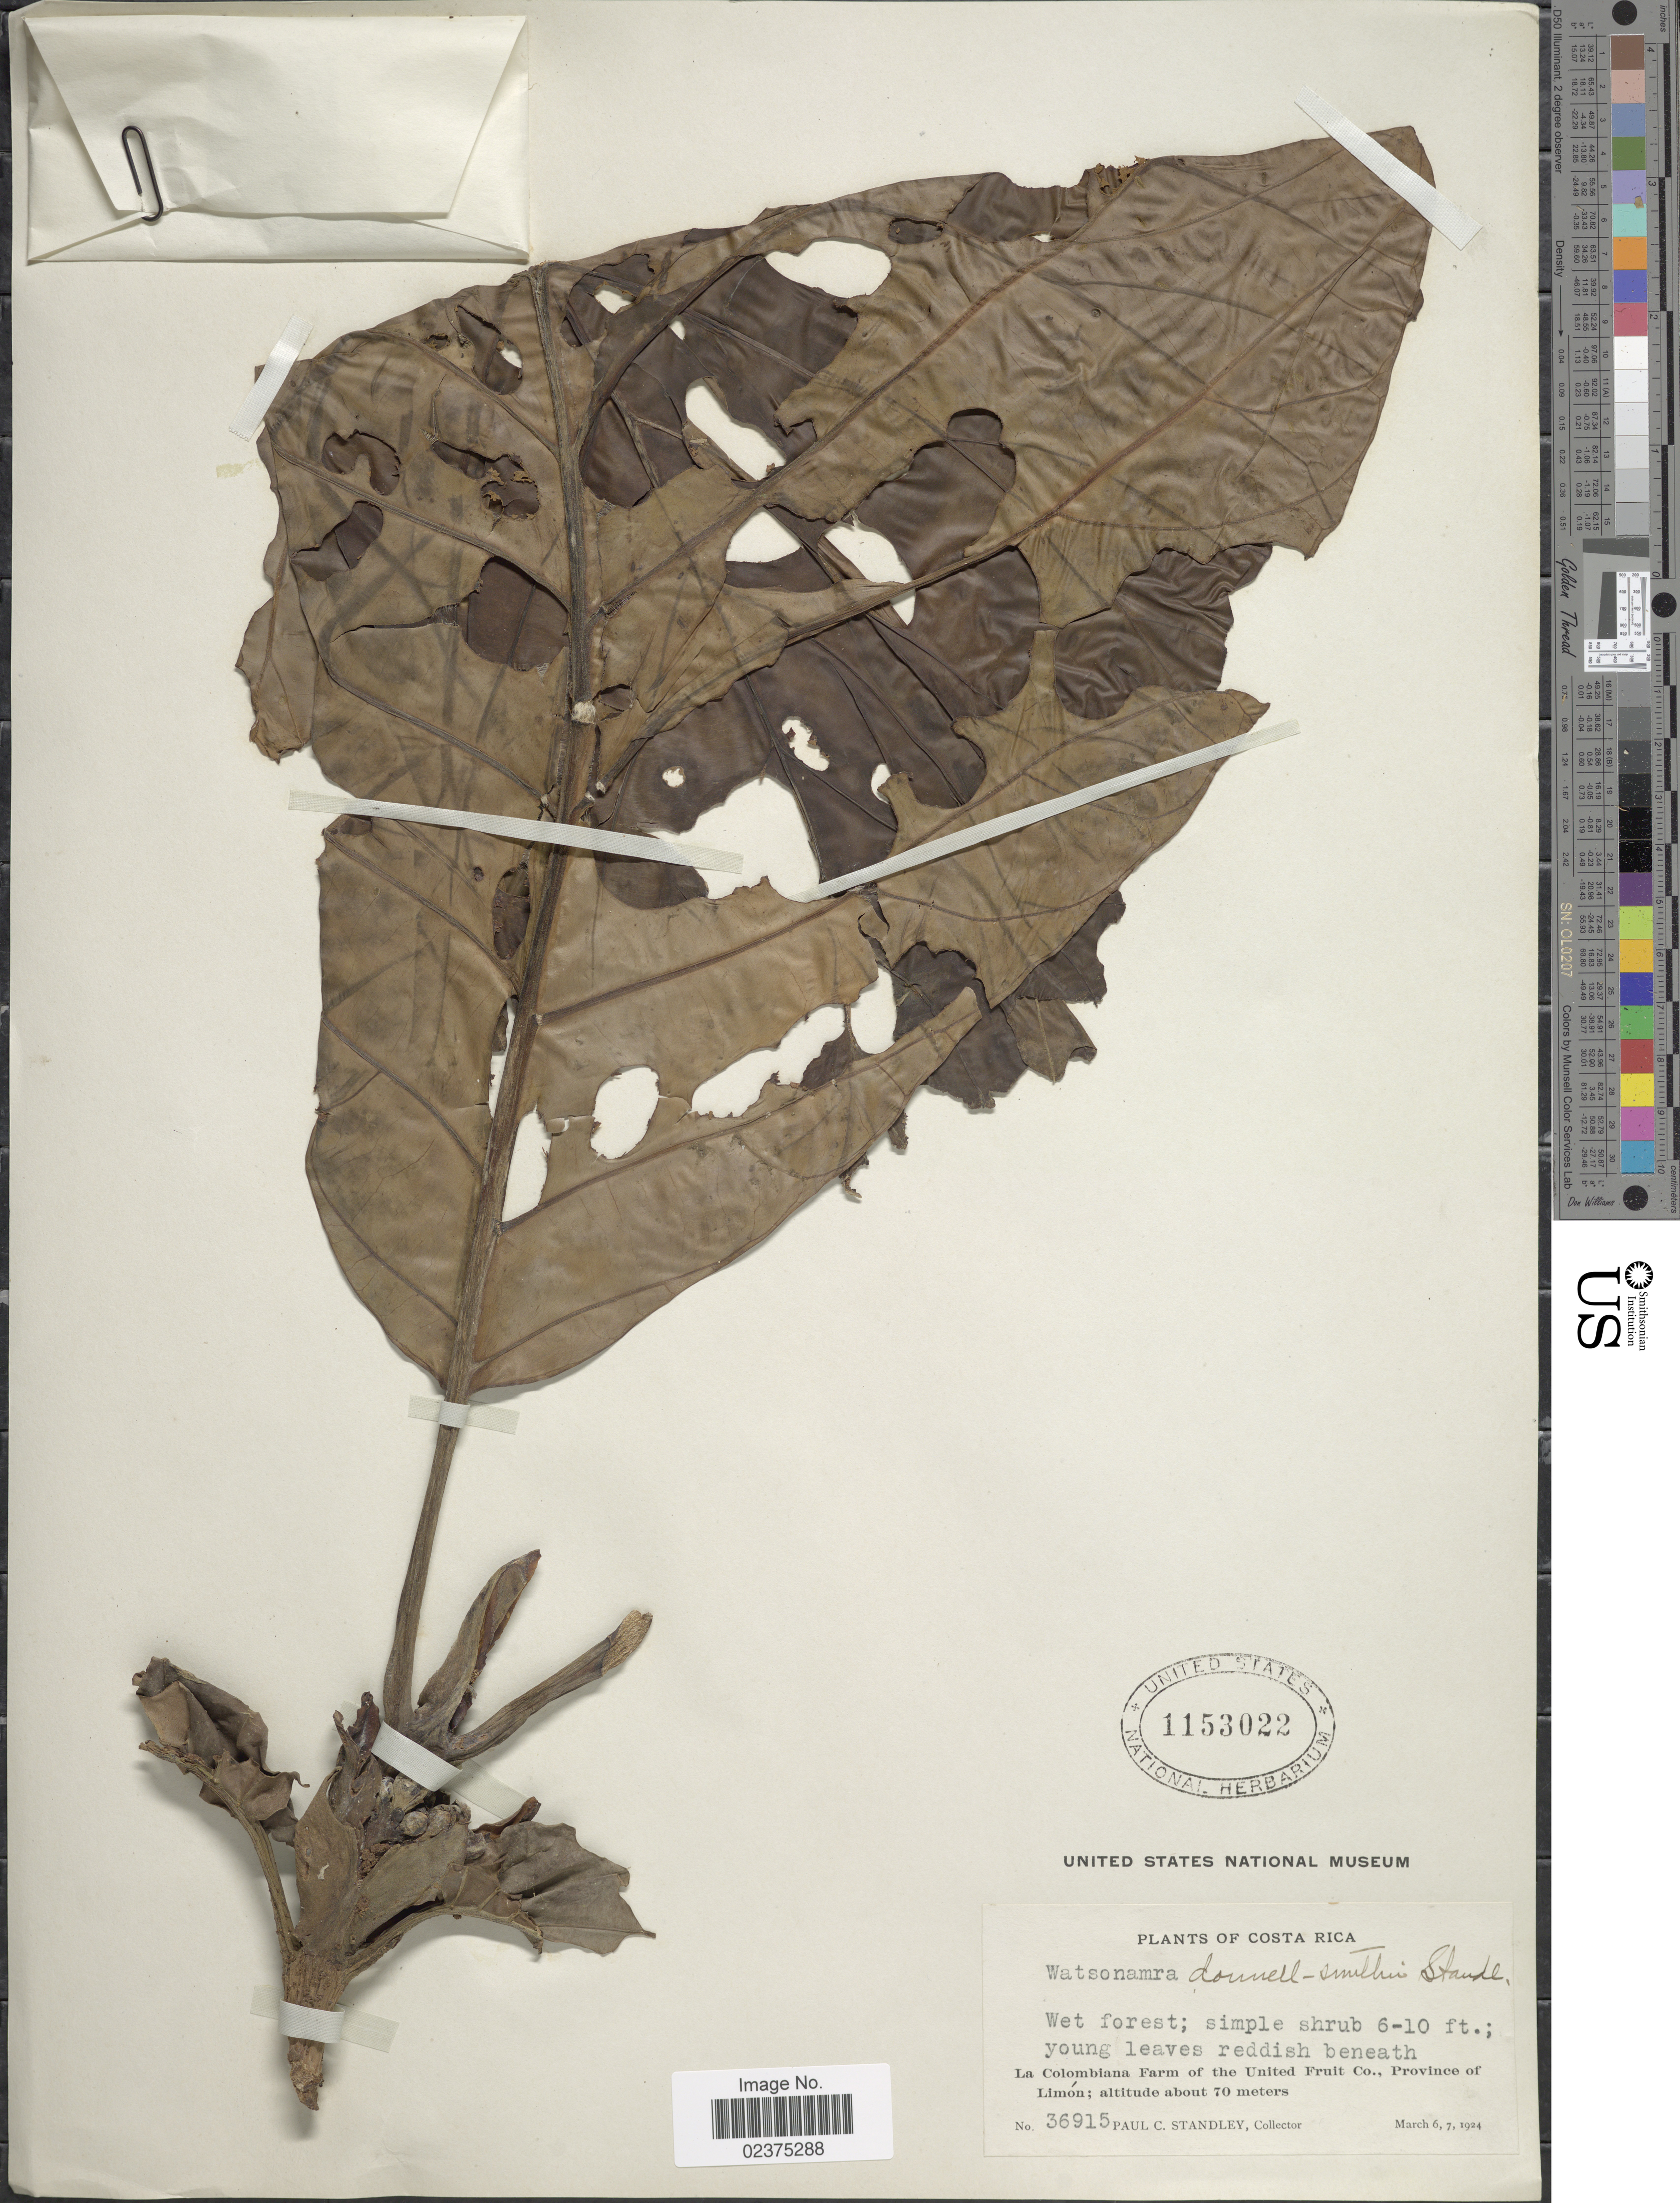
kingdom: Plantae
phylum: Tracheophyta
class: Magnoliopsida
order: Gentianales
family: Rubiaceae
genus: Pentagonia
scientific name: Pentagonia donnell-smithii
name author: (Standl.) Standl.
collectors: P. C. Standley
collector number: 36915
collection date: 1924-03-06/1924-03-07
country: Costa Rica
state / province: Limón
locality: Wet forest, La Colombiana Farm of the United Fruit Co.,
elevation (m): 70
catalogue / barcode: US 1153022